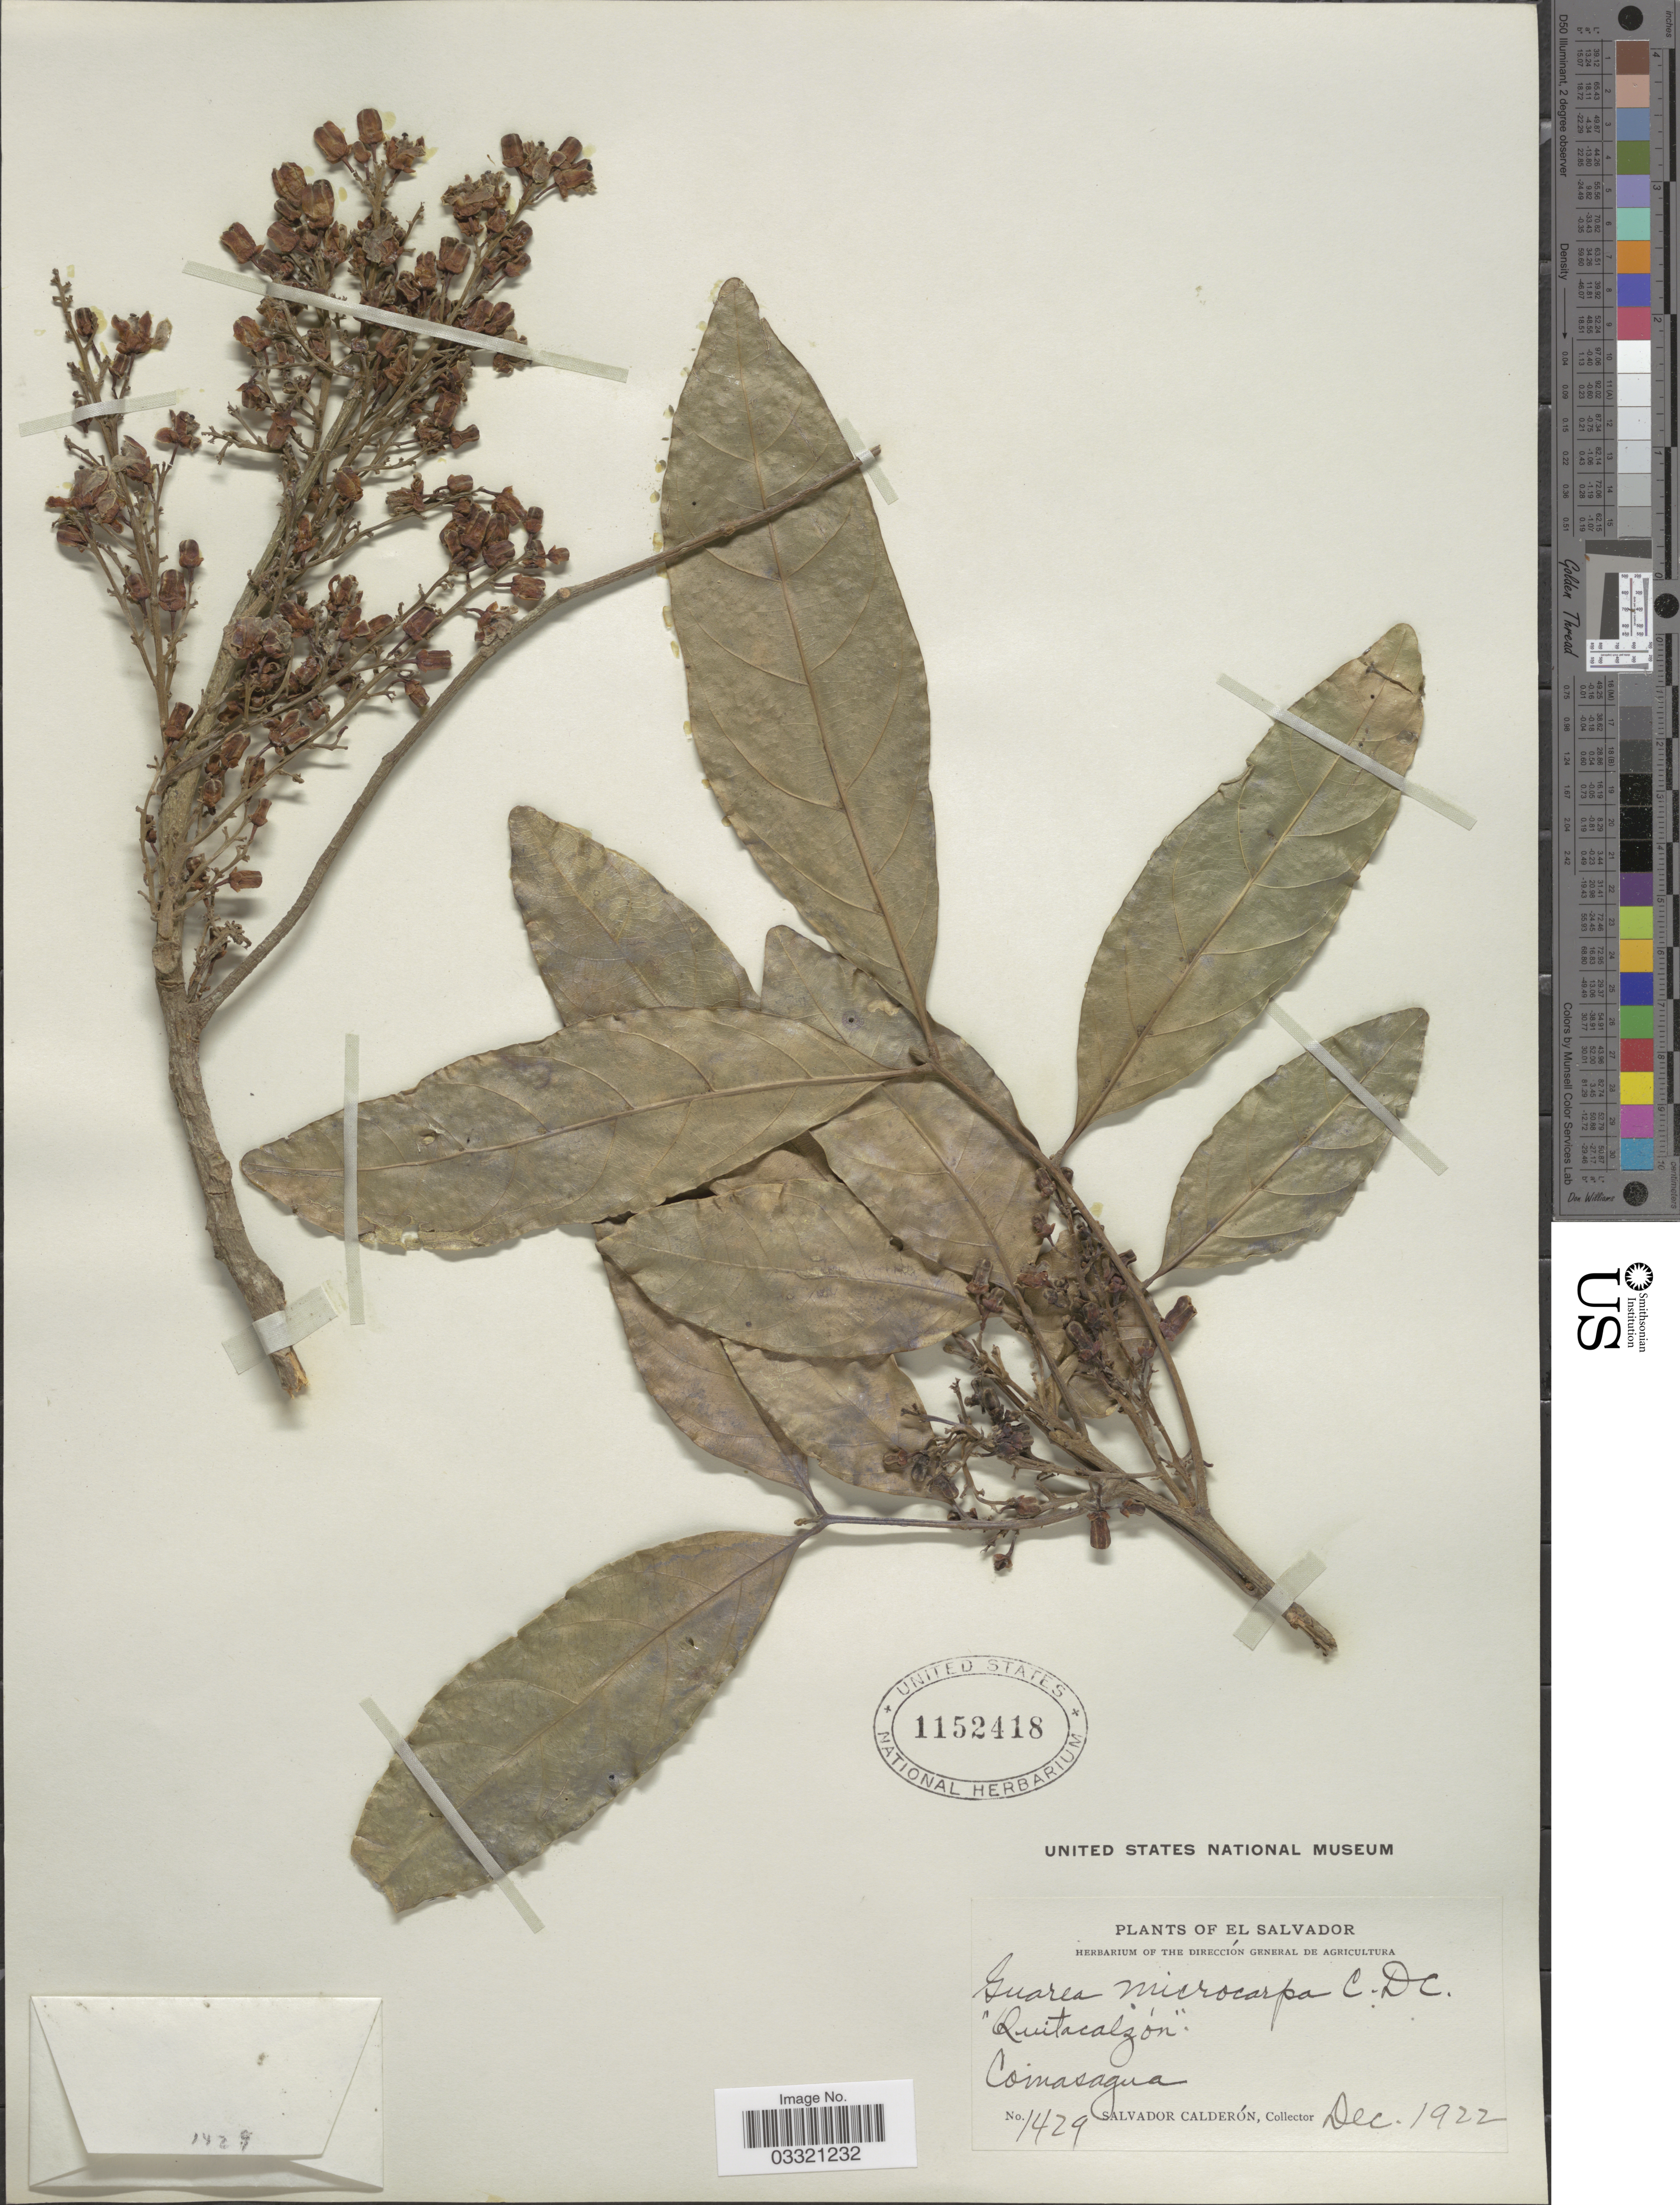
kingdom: Plantae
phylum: Tracheophyta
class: Magnoliopsida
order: Sapindales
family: Meliaceae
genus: Guarea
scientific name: Guarea glabra subsp. microcarpa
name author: (C. DC.) T.D. Penn.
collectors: S. Calderón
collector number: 1429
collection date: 1922-12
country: El Salvador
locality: Comasagua.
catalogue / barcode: US 1152418